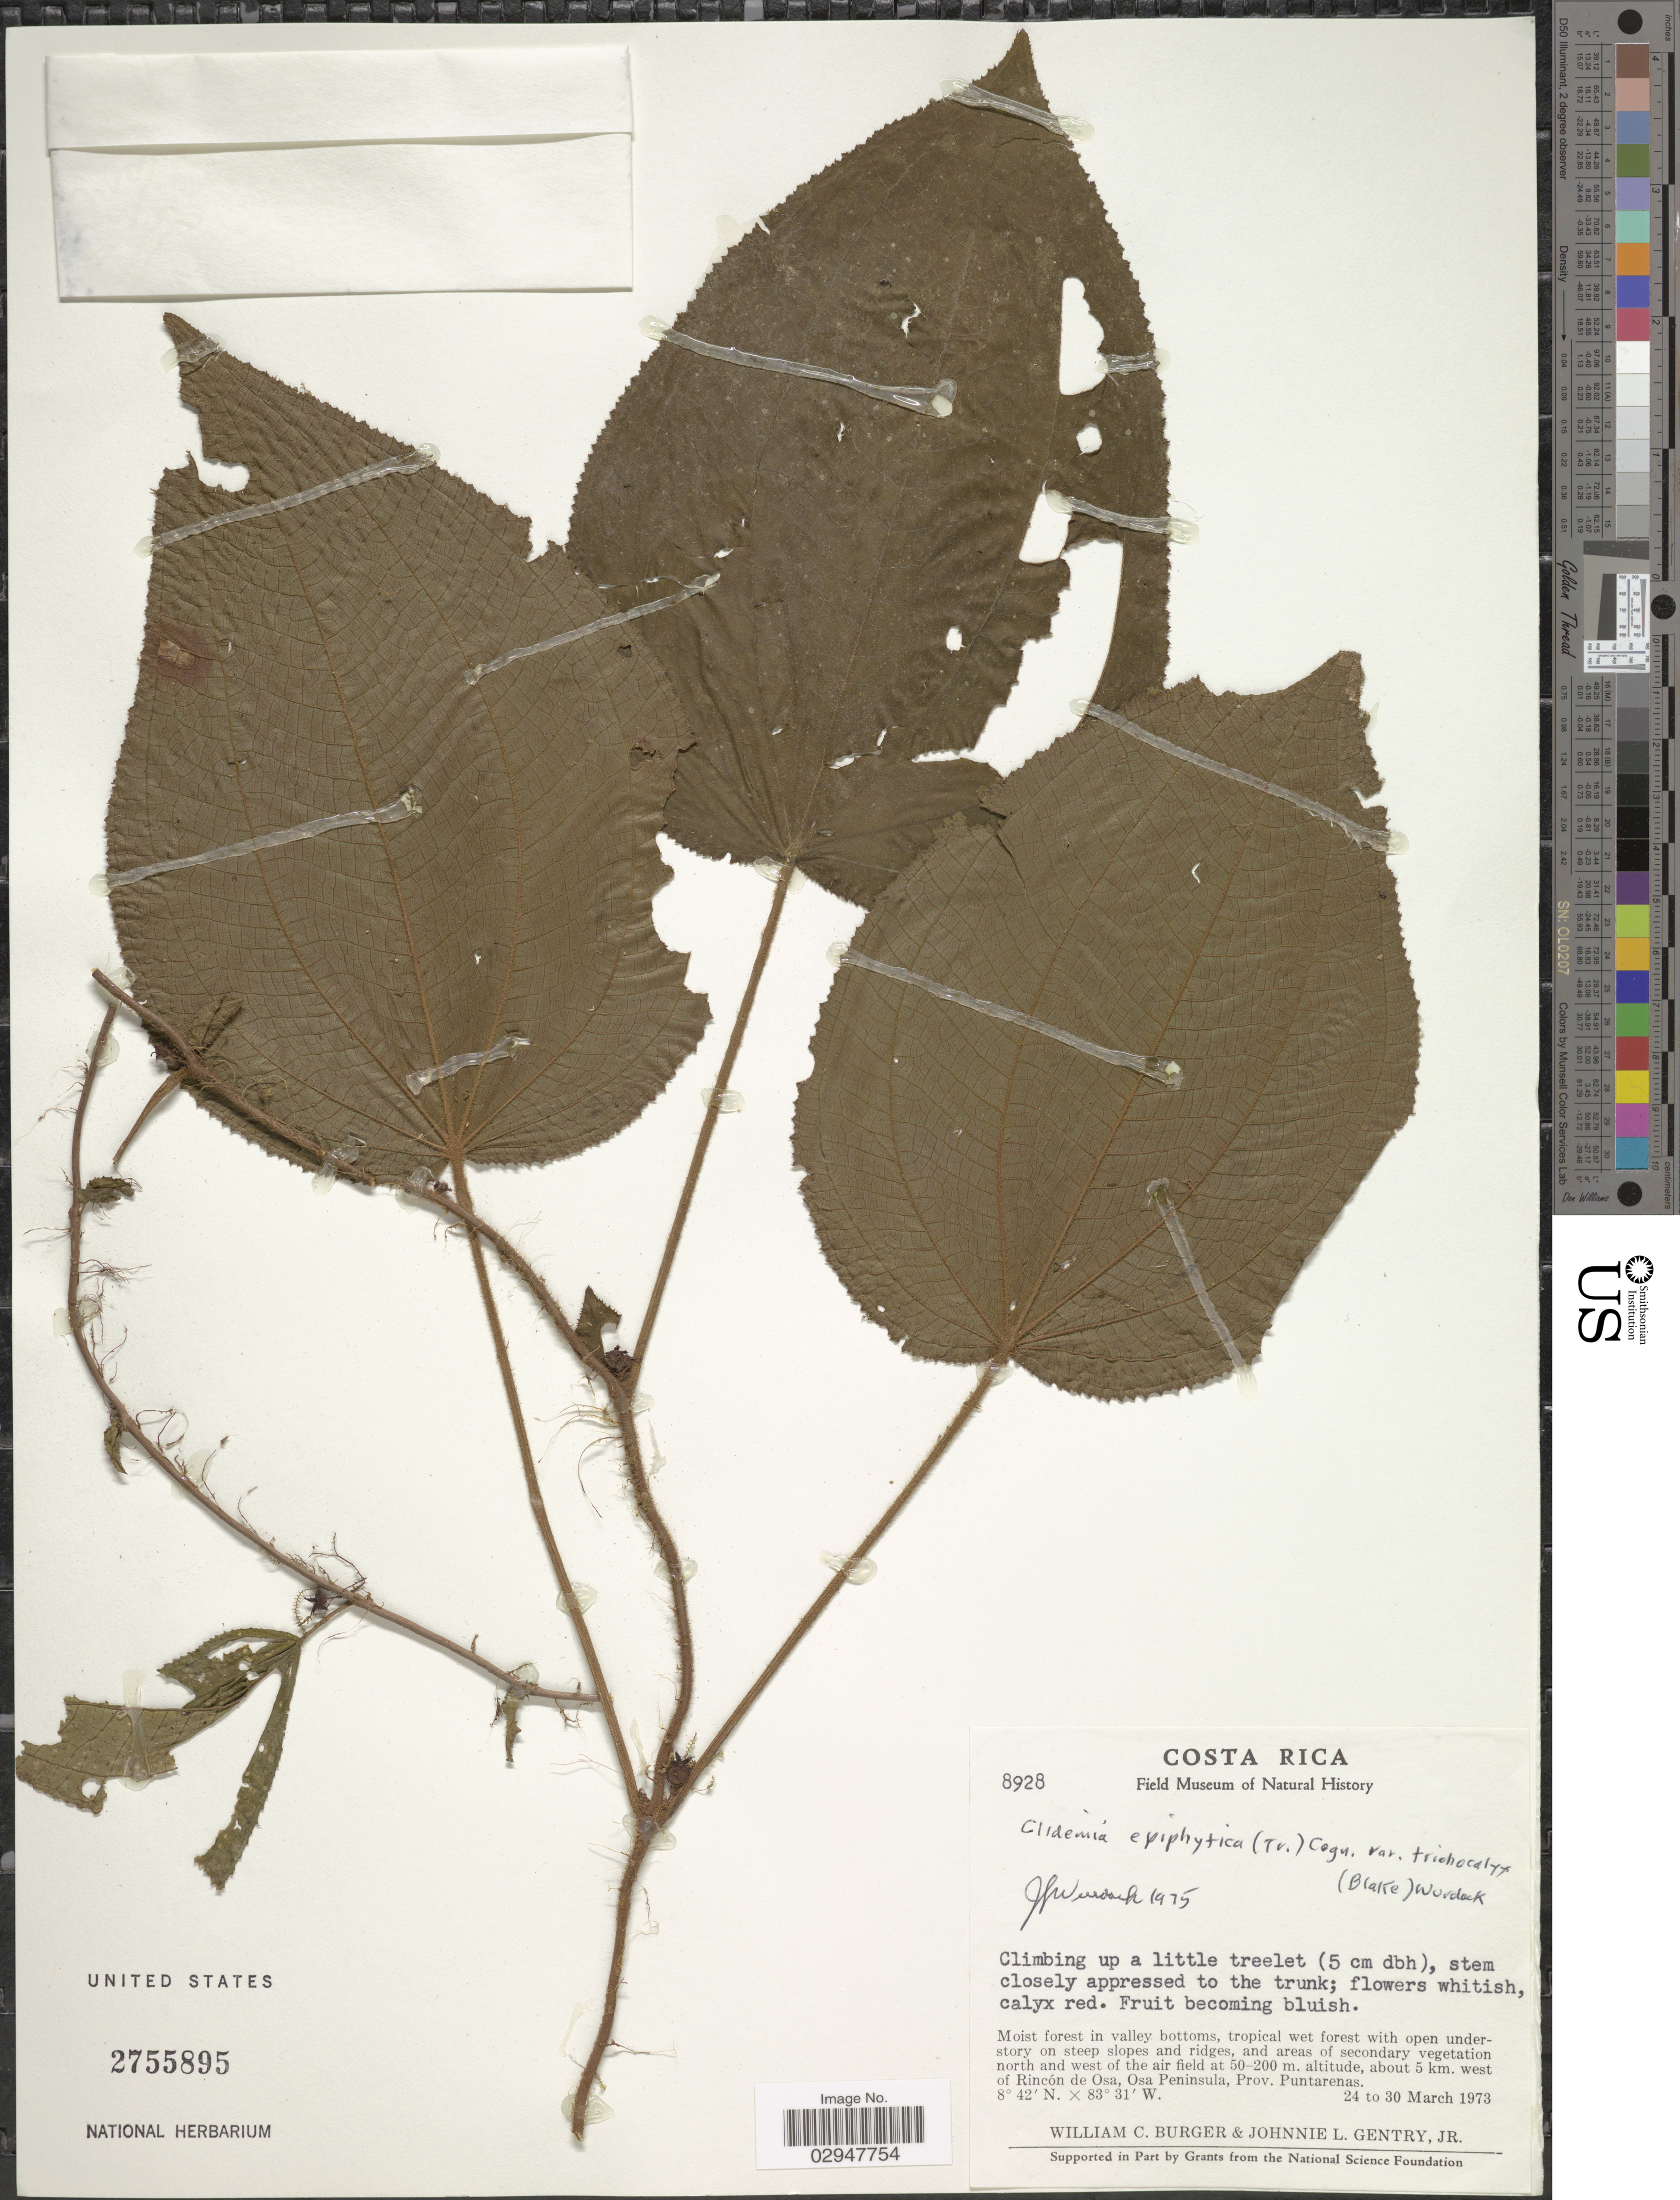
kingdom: Plantae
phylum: Tracheophyta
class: Magnoliopsida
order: Myrtales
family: Melastomataceae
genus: Clidemia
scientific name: Clidemia epiphytica var. trichocalyx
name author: (S.F. Blake) Wurdack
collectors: W. Burger & J. L. Gentry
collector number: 8928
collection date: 1973-03-24/1973-03-30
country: Costa Rica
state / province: Puntarenas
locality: North and west of the air field, about 5 km. west of Rincòn de Osa, Osa Peninsula.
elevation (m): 50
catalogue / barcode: US 2755895